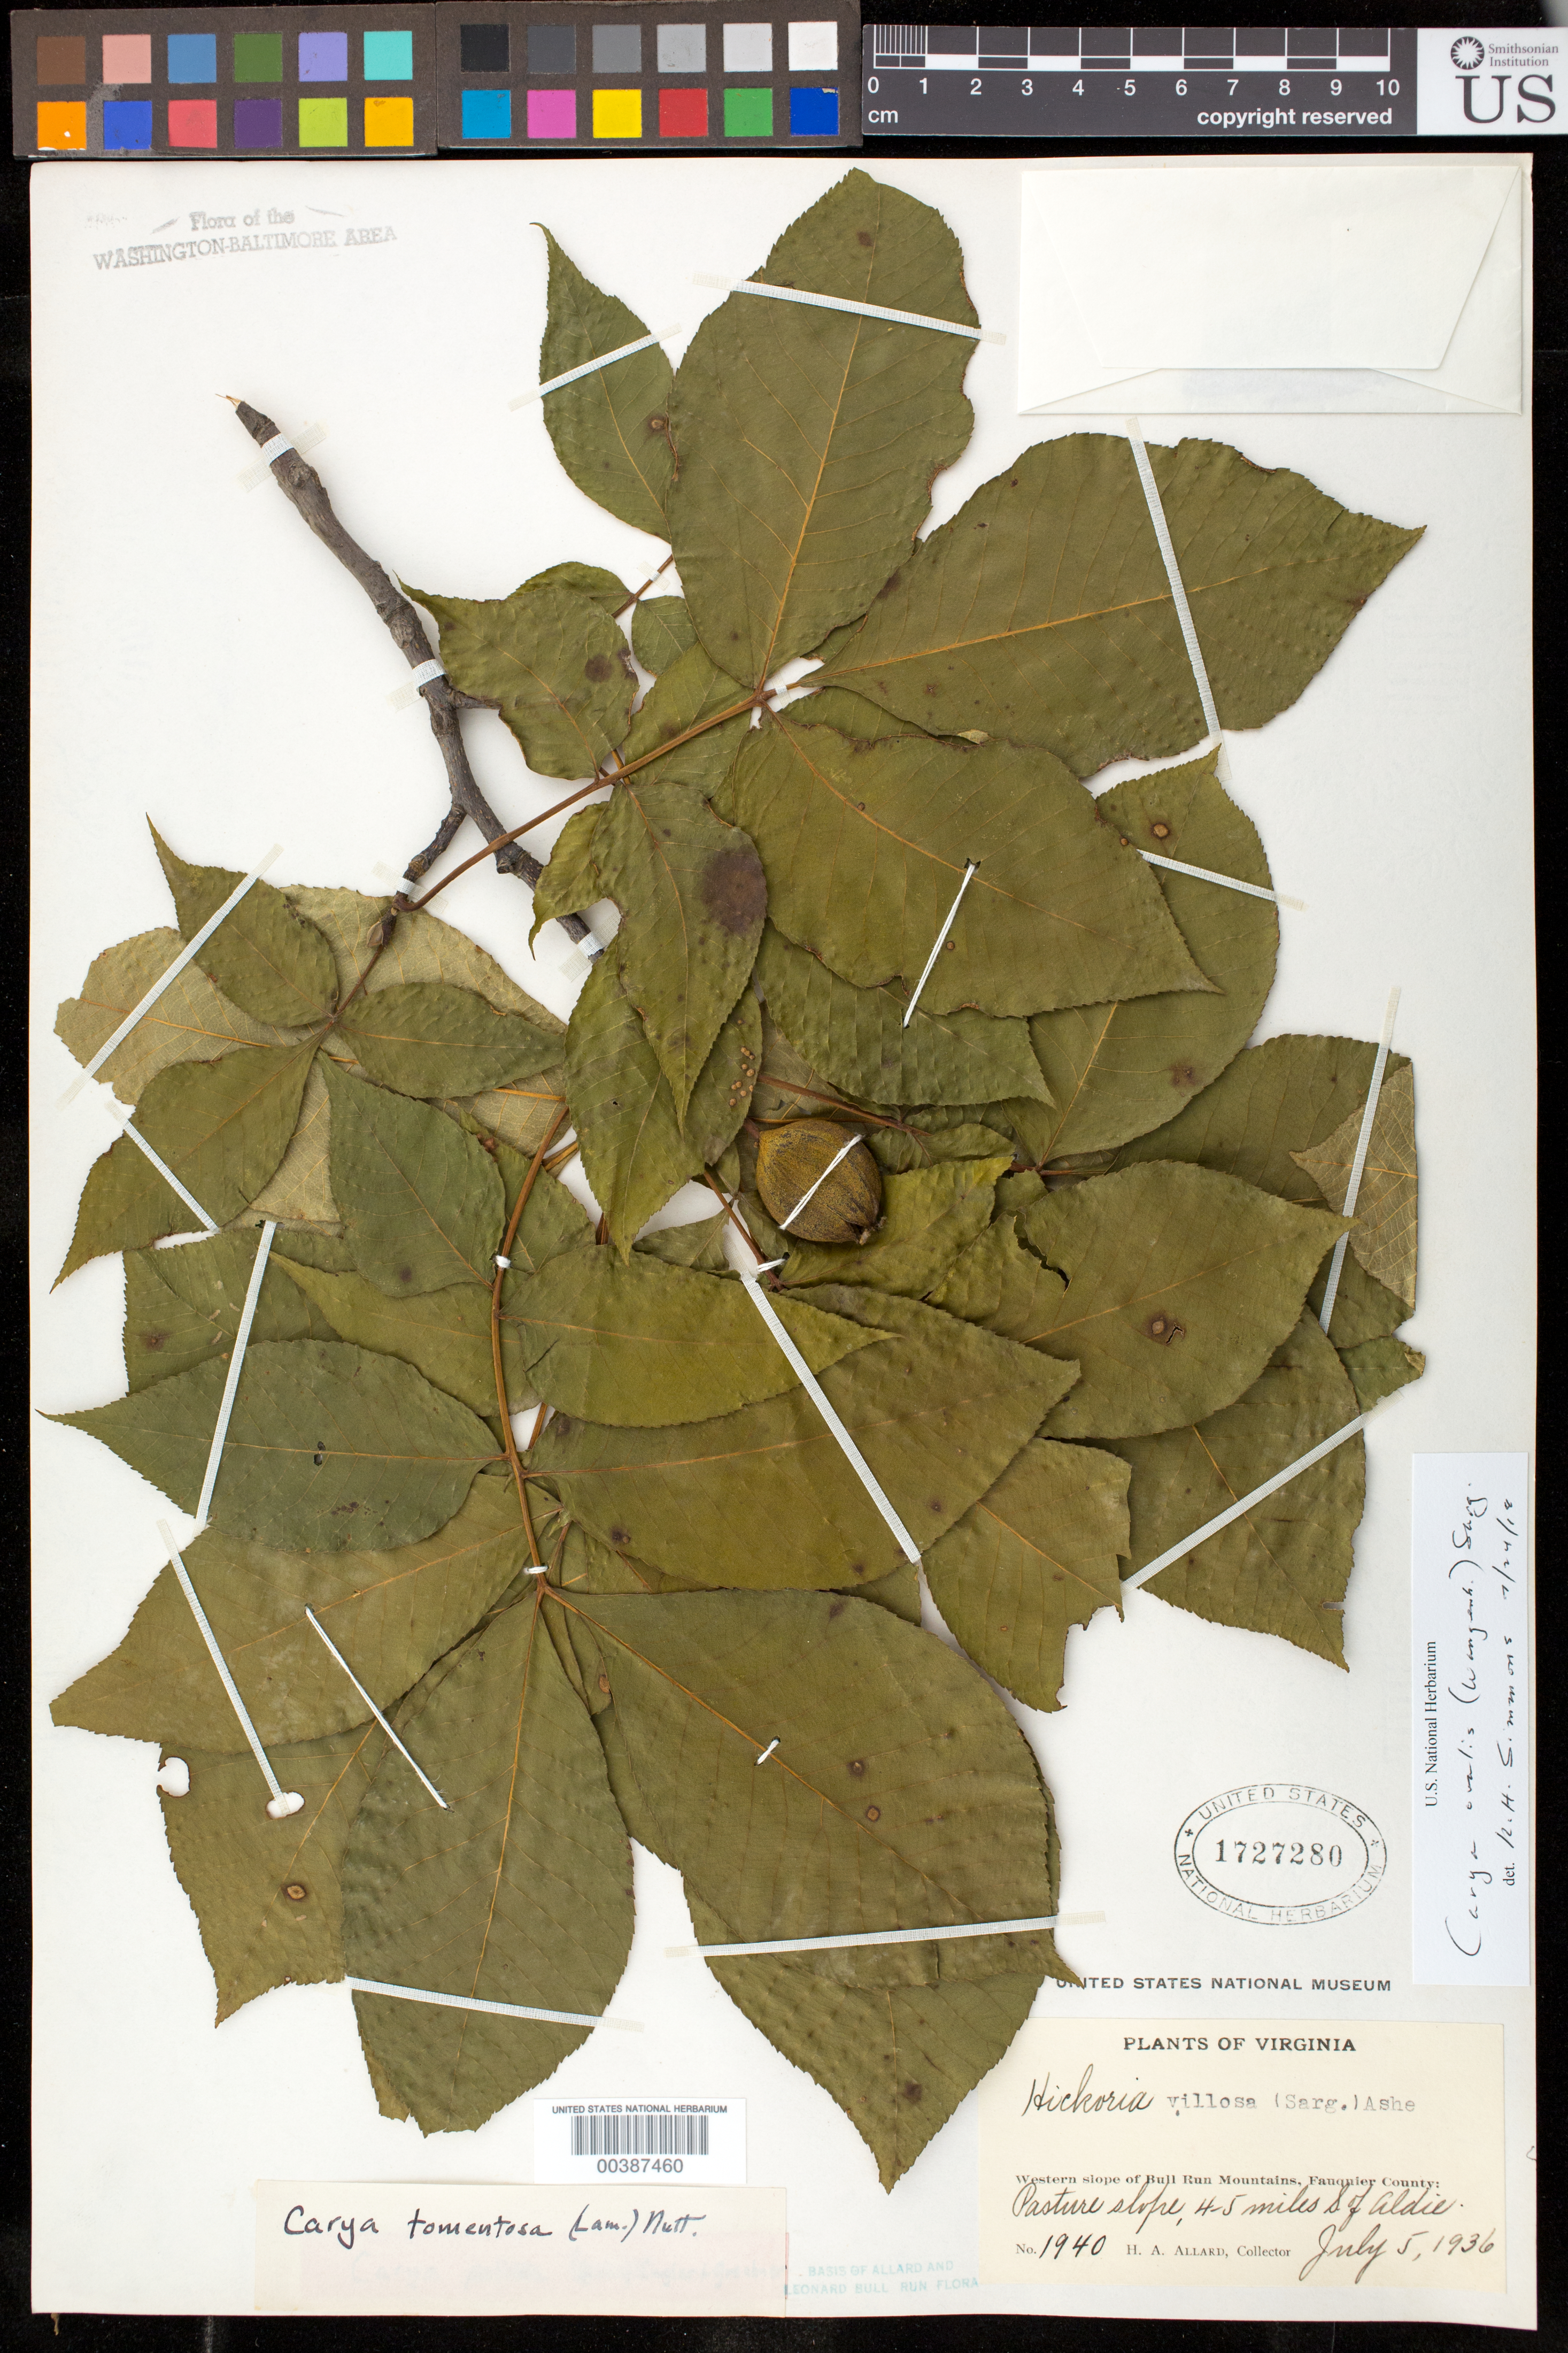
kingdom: Plantae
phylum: Tracheophyta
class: Magnoliopsida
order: Fagales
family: Juglandaceae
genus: Carya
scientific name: Carya ovalis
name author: (Wangenh.) Sarg.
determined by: Simmons, R. H., (UNITED STATES)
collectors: H. A. Allard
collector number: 1940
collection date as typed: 05 Jul 1936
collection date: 1936-07-05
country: United States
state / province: Virginia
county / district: Fauquier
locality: South of Aldie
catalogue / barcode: US 1727280